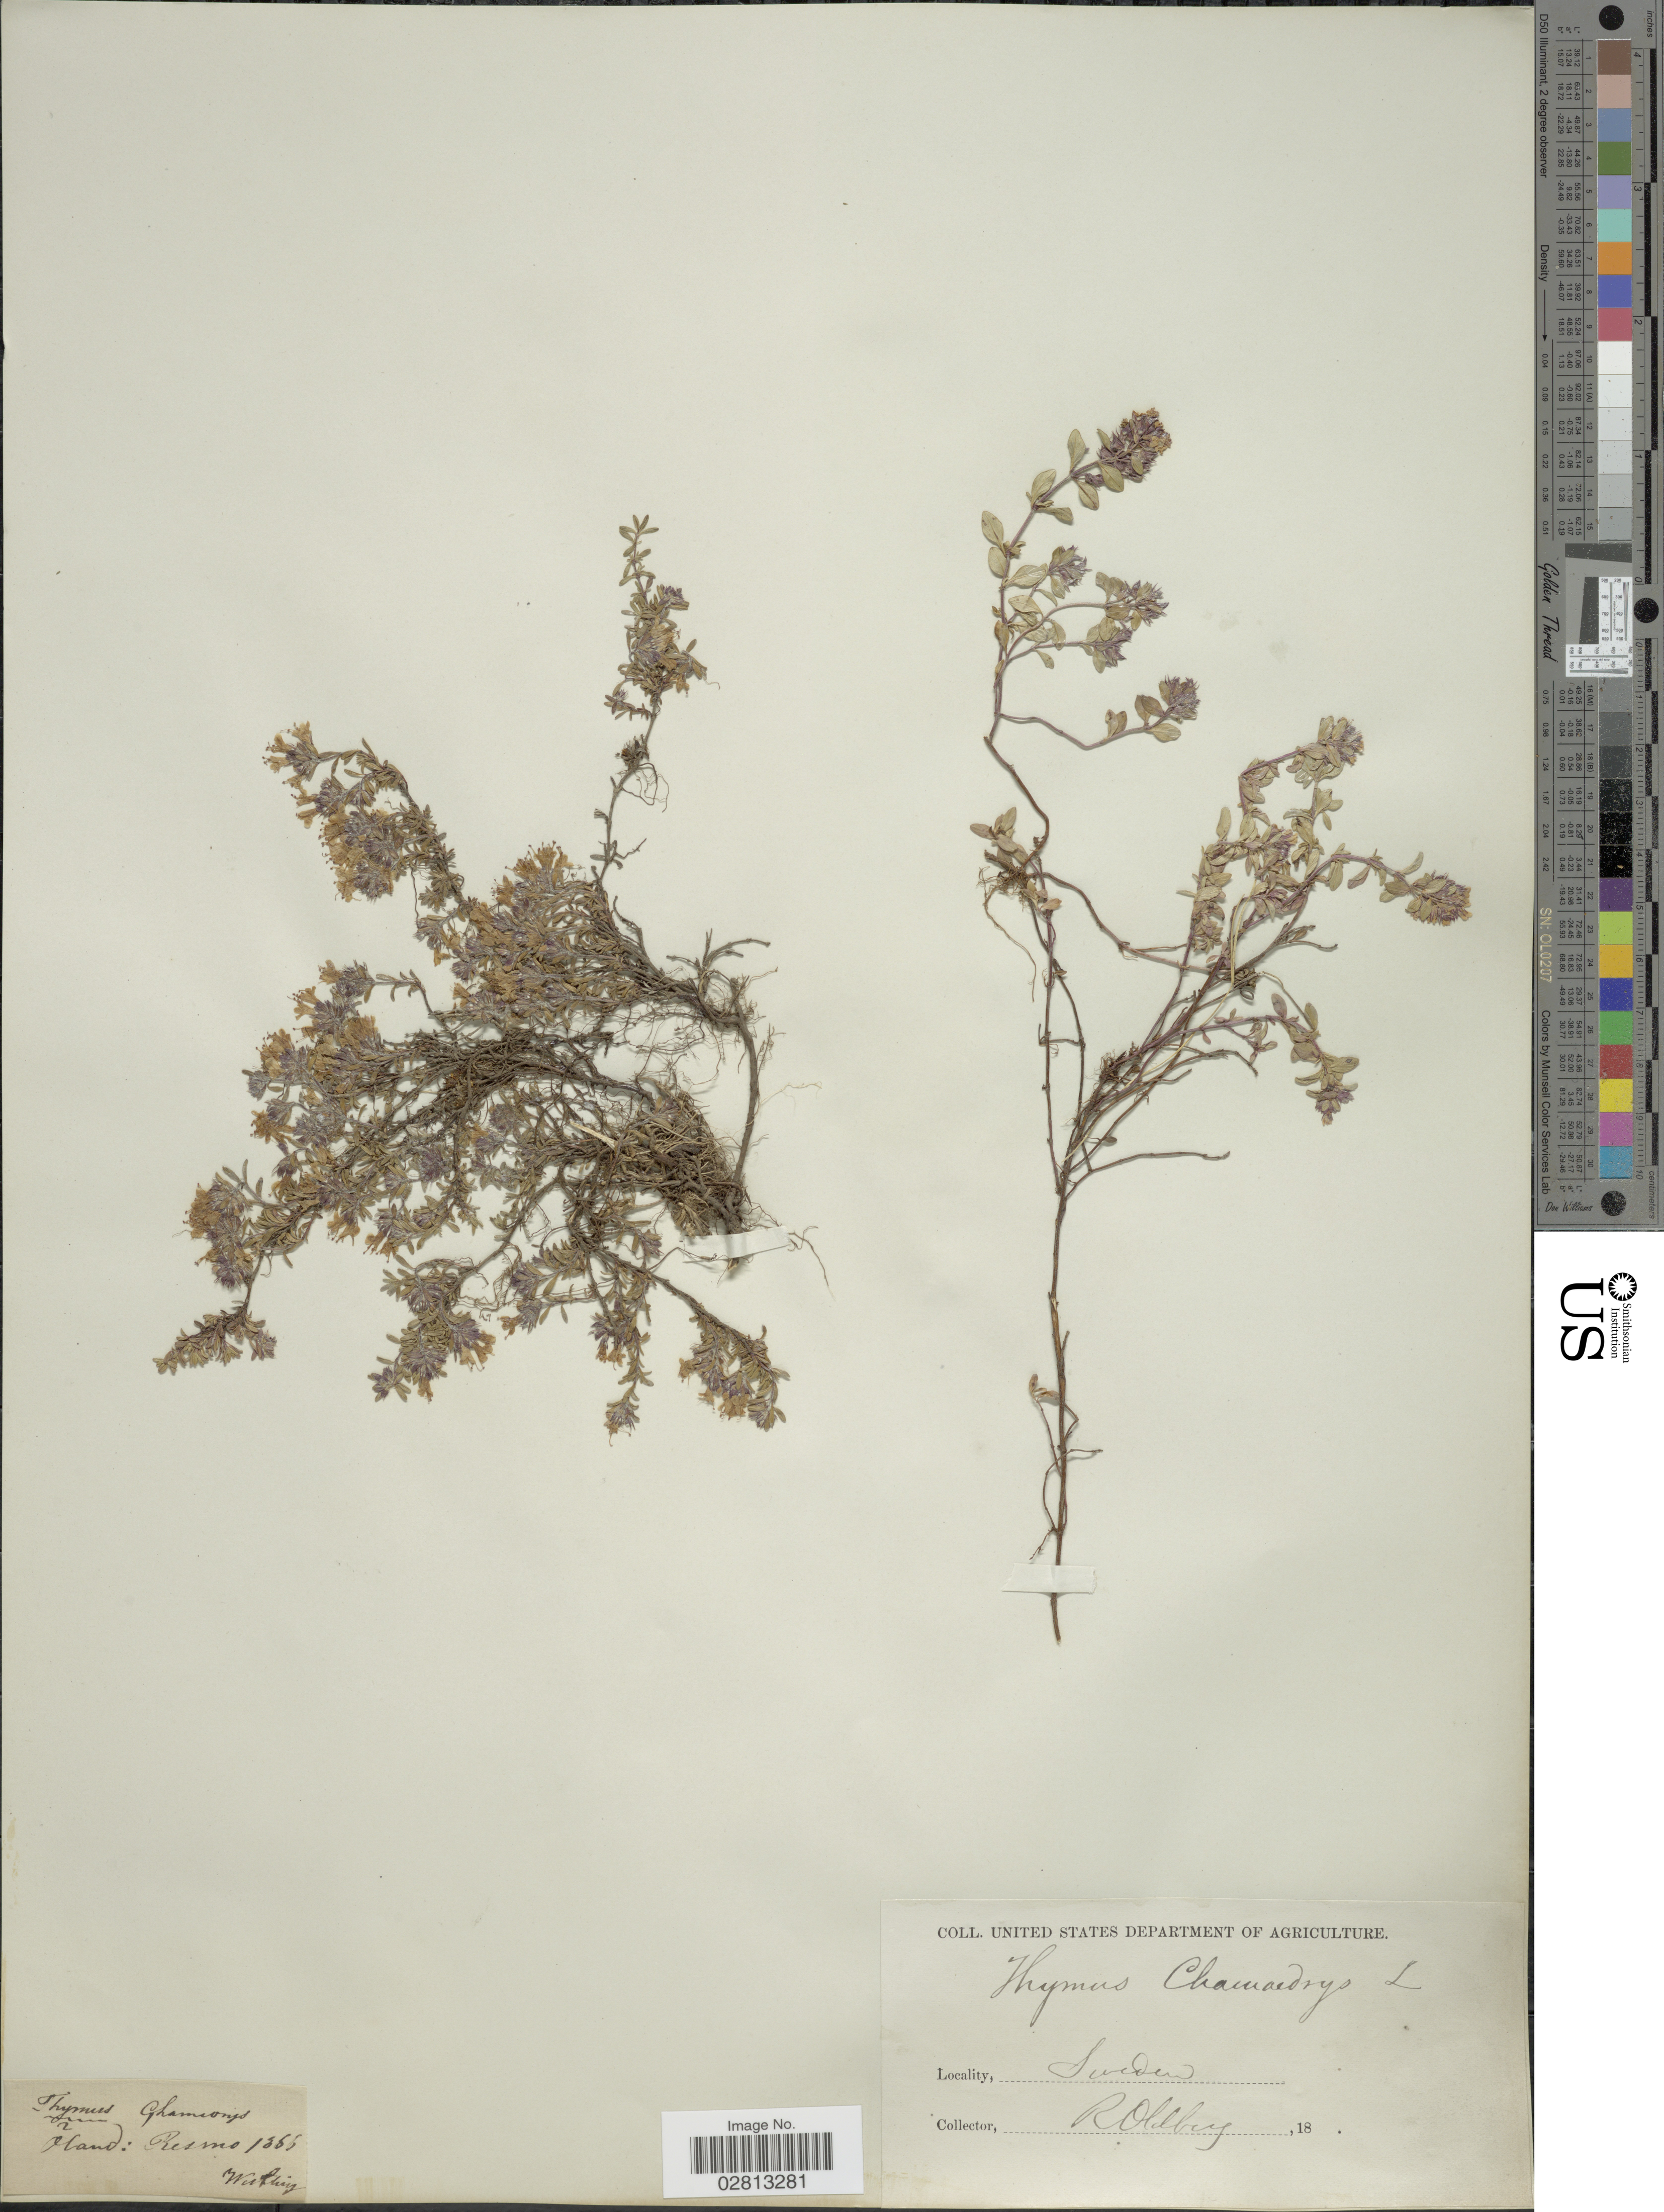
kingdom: Plantae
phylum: Tracheophyta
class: Magnoliopsida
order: Lamiales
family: Lamiaceae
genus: Thymus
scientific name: Thymus chamaedrys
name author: Fr.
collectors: R. Oldberg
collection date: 1865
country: Sudan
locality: Osland Ressno